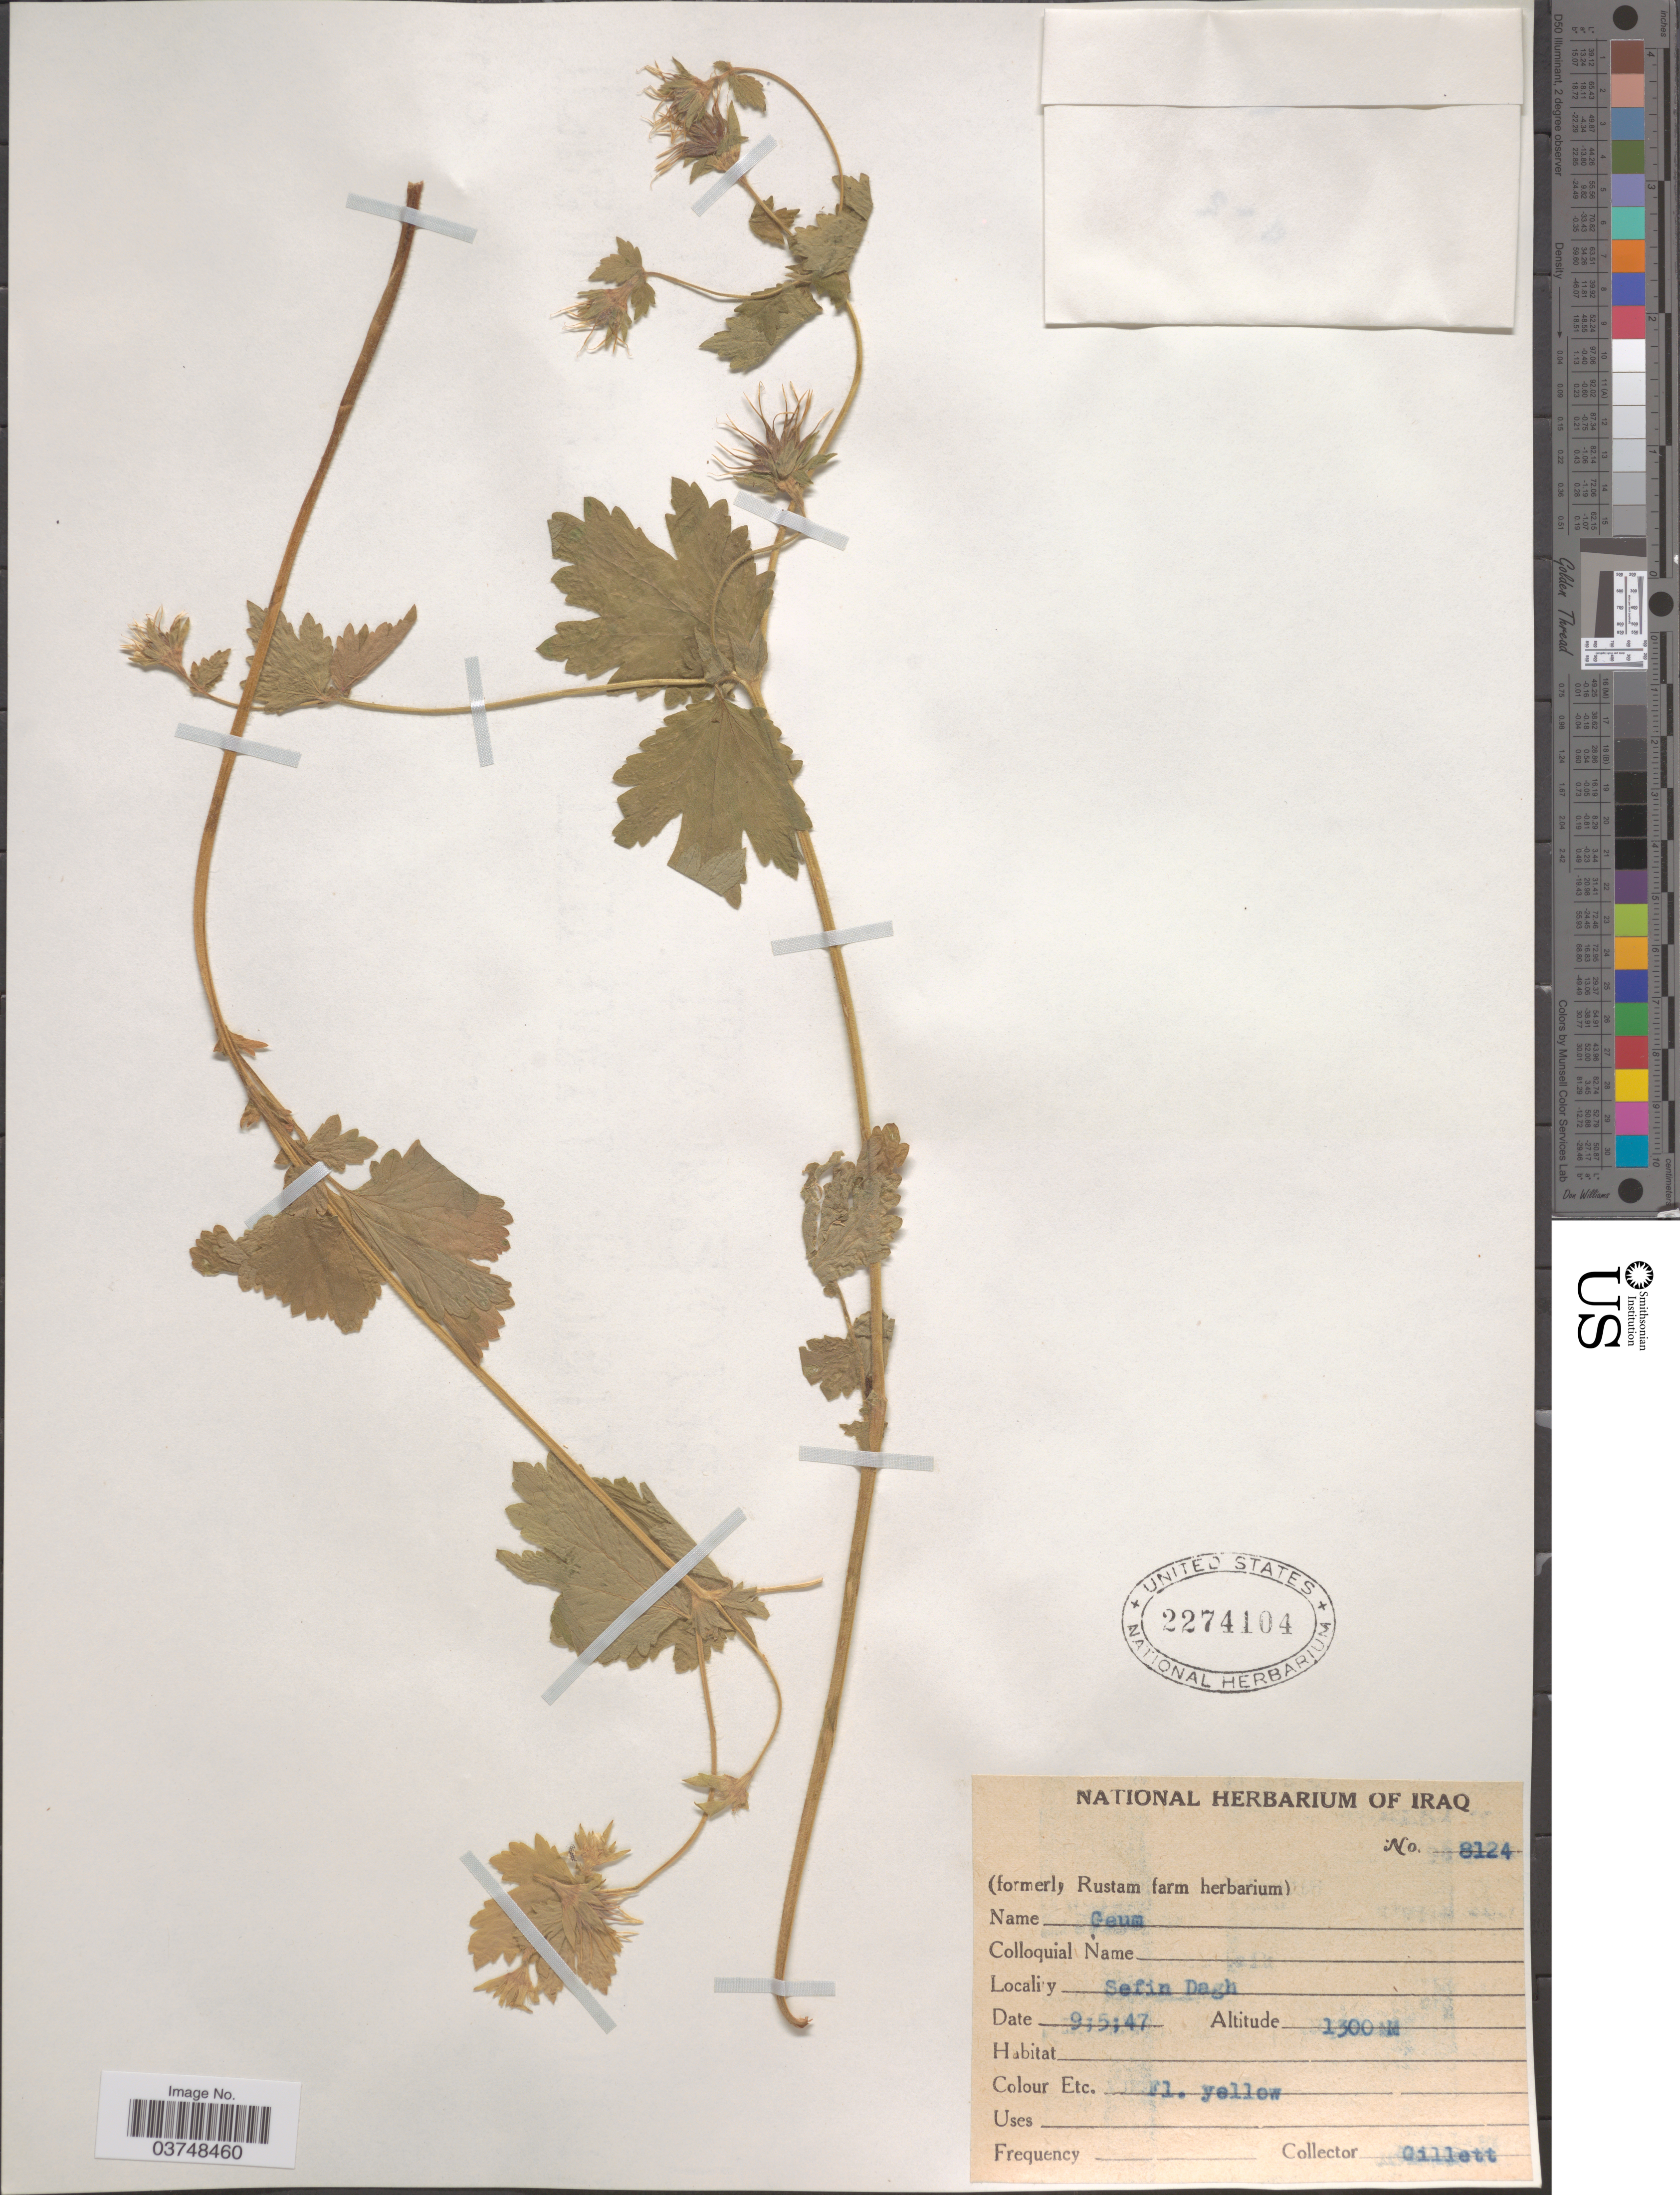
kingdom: Plantae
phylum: Tracheophyta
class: Magnoliopsida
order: Rosales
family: Rosaceae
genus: Geum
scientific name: Geum sp.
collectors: Gillett, --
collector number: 8124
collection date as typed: Transcribed d/m/y: 9/5/47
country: Iraq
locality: Sefin Dagh.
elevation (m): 1300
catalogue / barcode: US 2274104